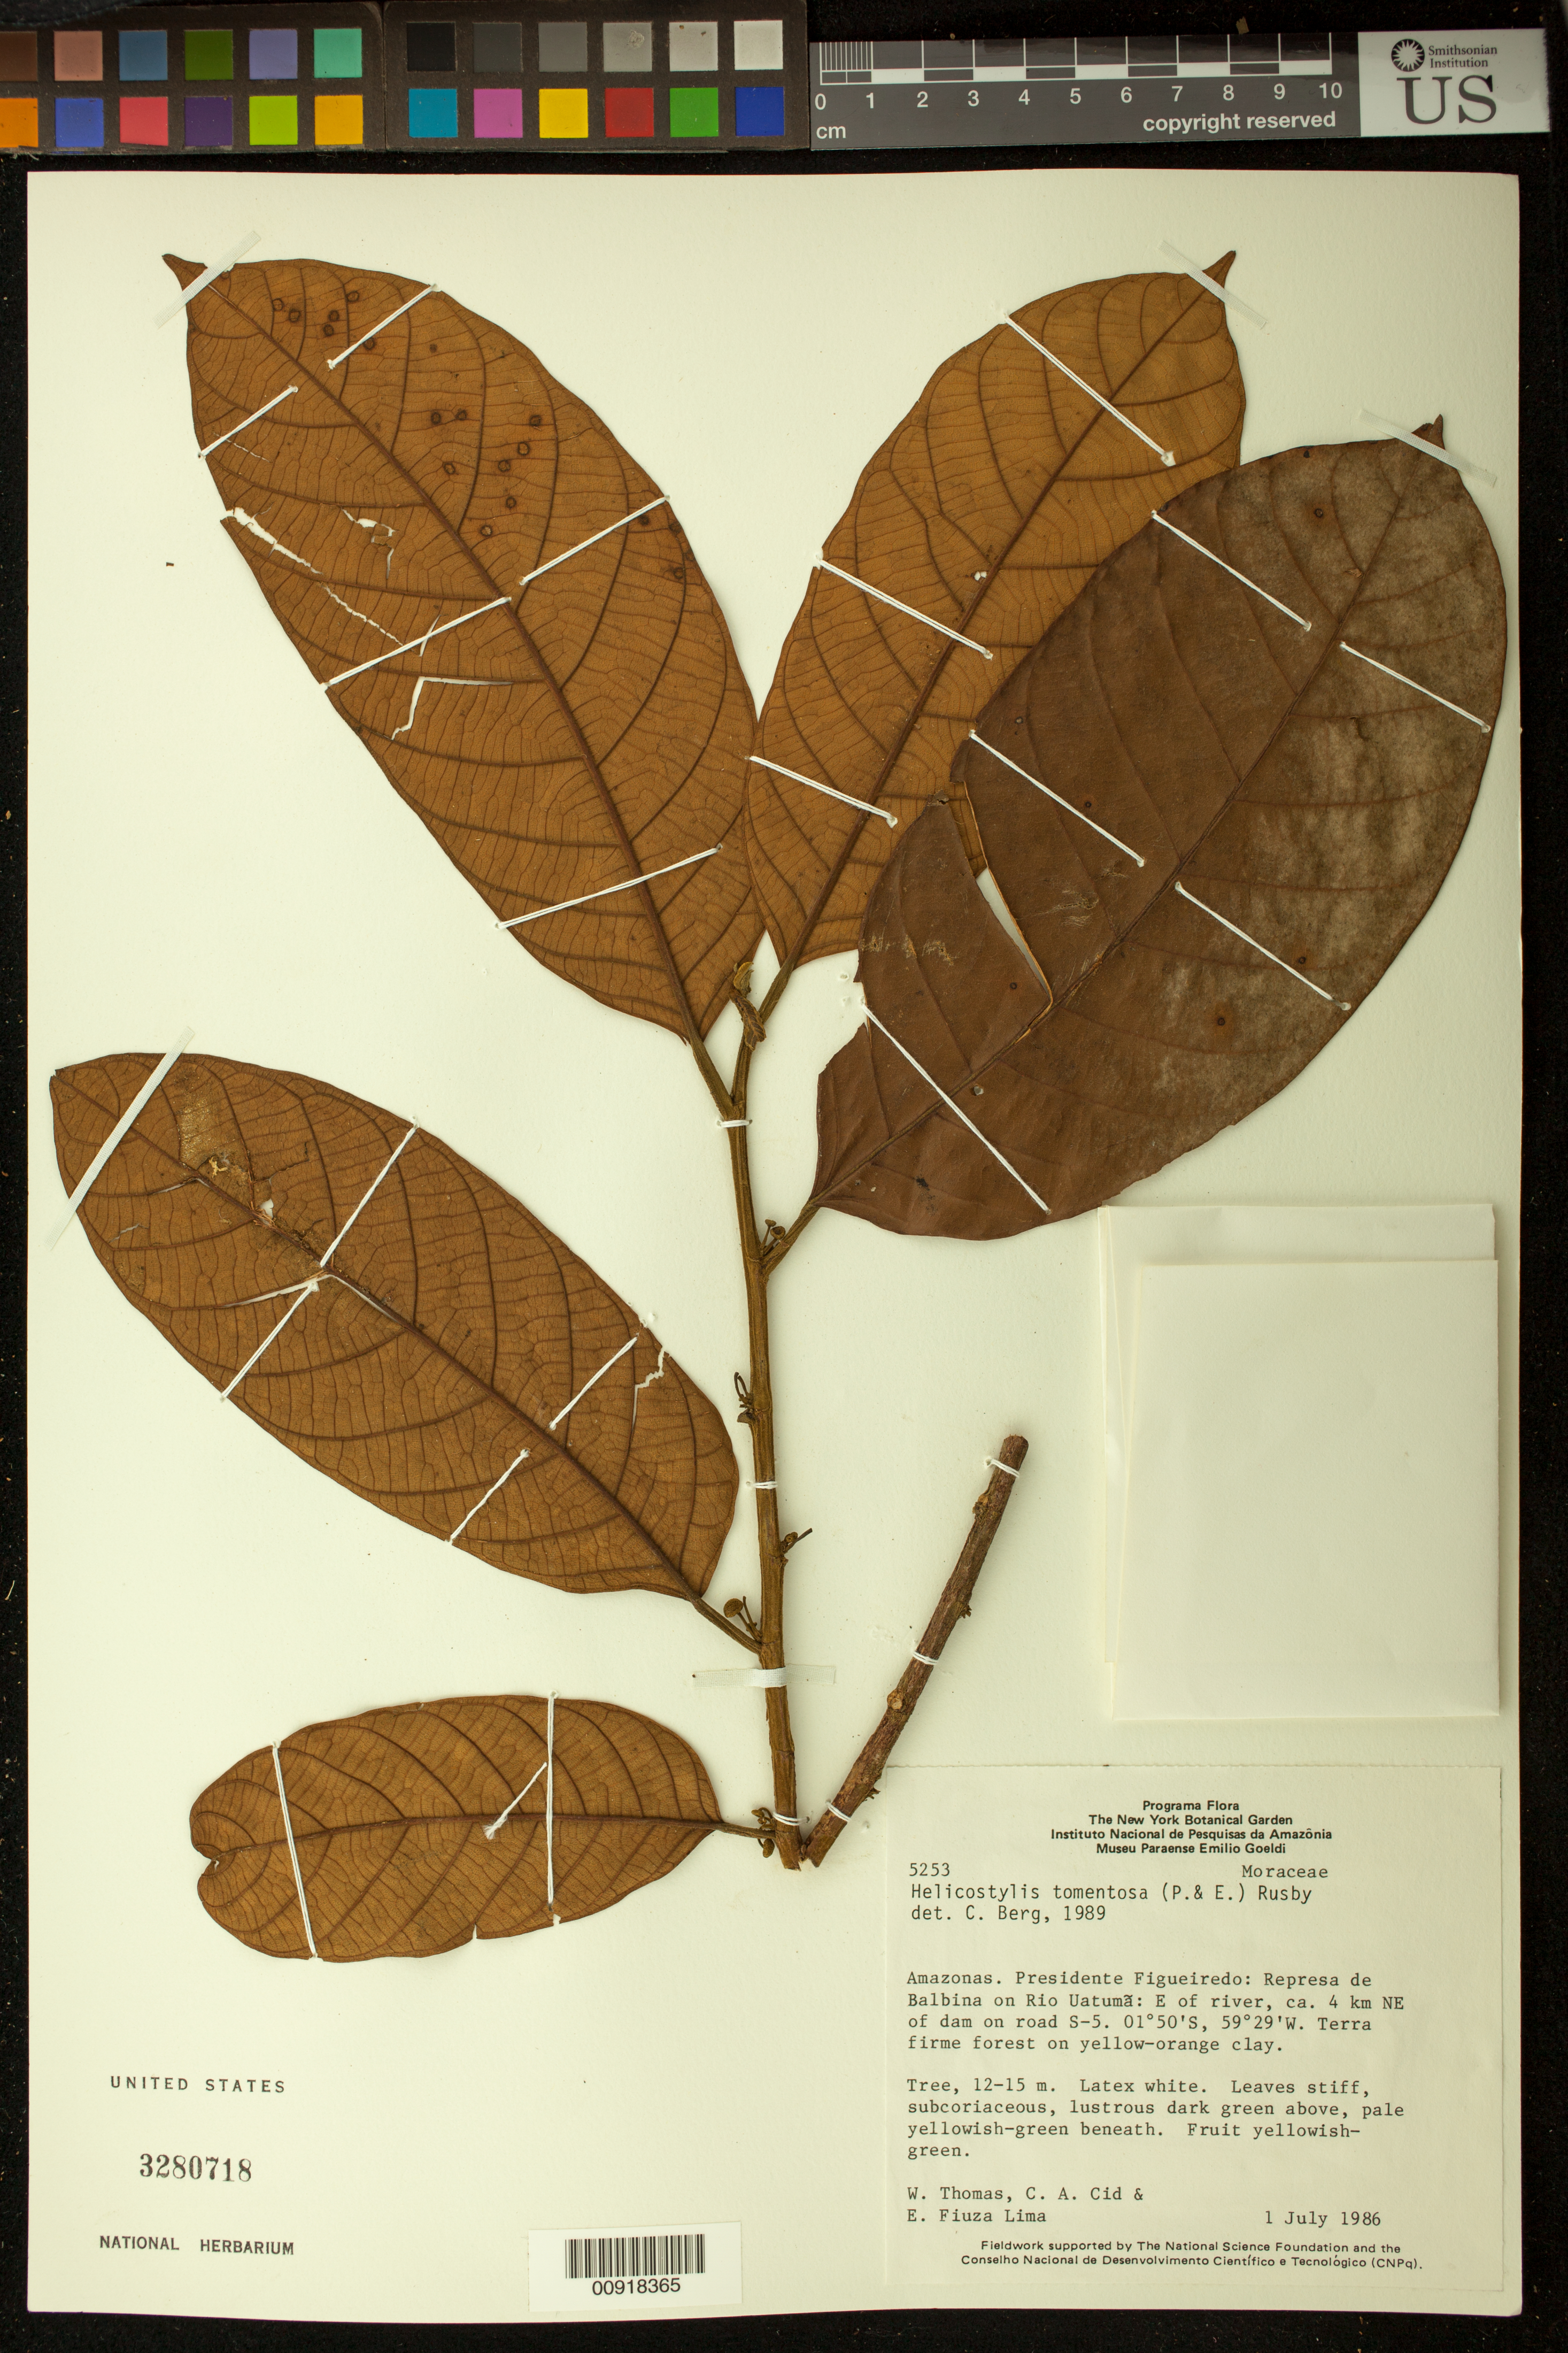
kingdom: Plantae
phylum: Tracheophyta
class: Magnoliopsida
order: Rosales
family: Moraceae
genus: Helicostylis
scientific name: Helicostylis tomentosa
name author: (Poepp. & Endl.) Rusby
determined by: Berg, C. C.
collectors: W. W. Thomas, C. A. Cid Ferreira & E. Fiuza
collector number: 5253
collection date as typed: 1-Jul-86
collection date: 1986-07-01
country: Brazil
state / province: Amazonas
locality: Presidente Figueiredo: Represa de Balbina on Río Uatuma, E of river, ca. 4 km NE of dam on road S-5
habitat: Terra firme forest on yellow orange clay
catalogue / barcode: US 3280718